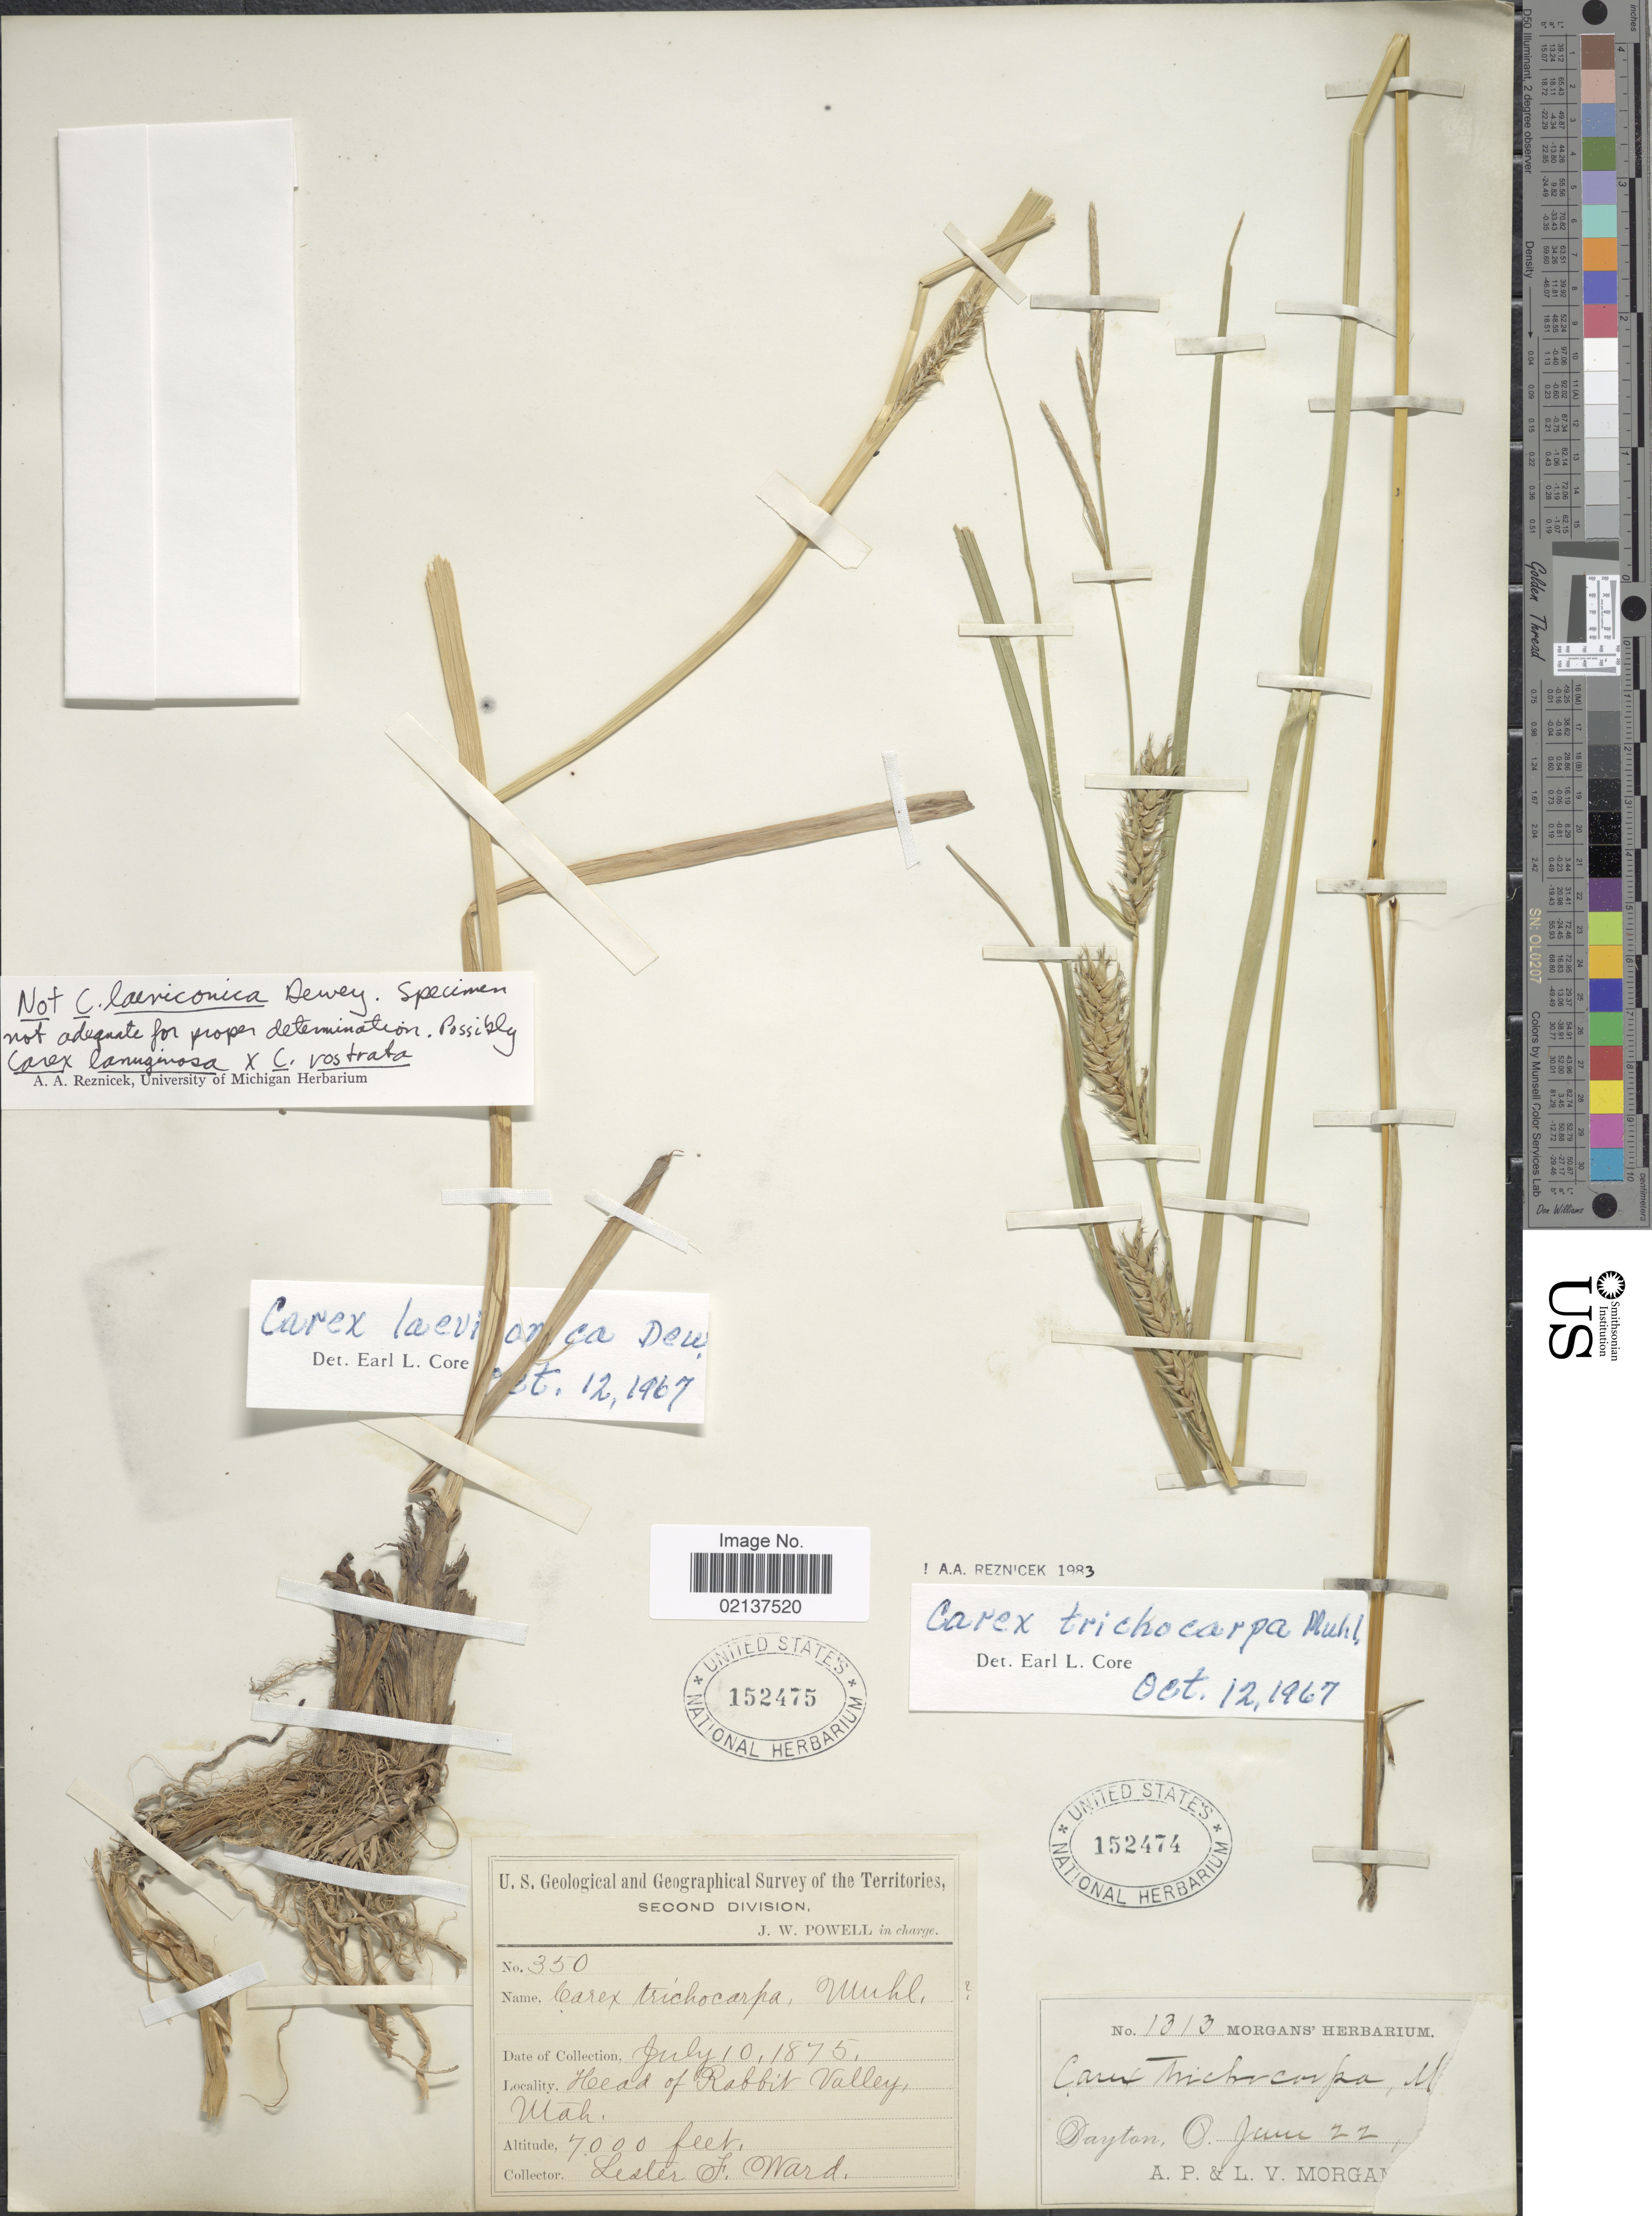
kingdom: Plantae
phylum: Tracheophyta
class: Liliopsida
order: Poales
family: Cyperaceae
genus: Carex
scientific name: Carex trichocarpa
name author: Muhl. ex Willd.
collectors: L. F. Ward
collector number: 350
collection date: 1875-07-10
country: United States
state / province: Utah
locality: Head of Rabbit Valley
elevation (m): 2134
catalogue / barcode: US 152475